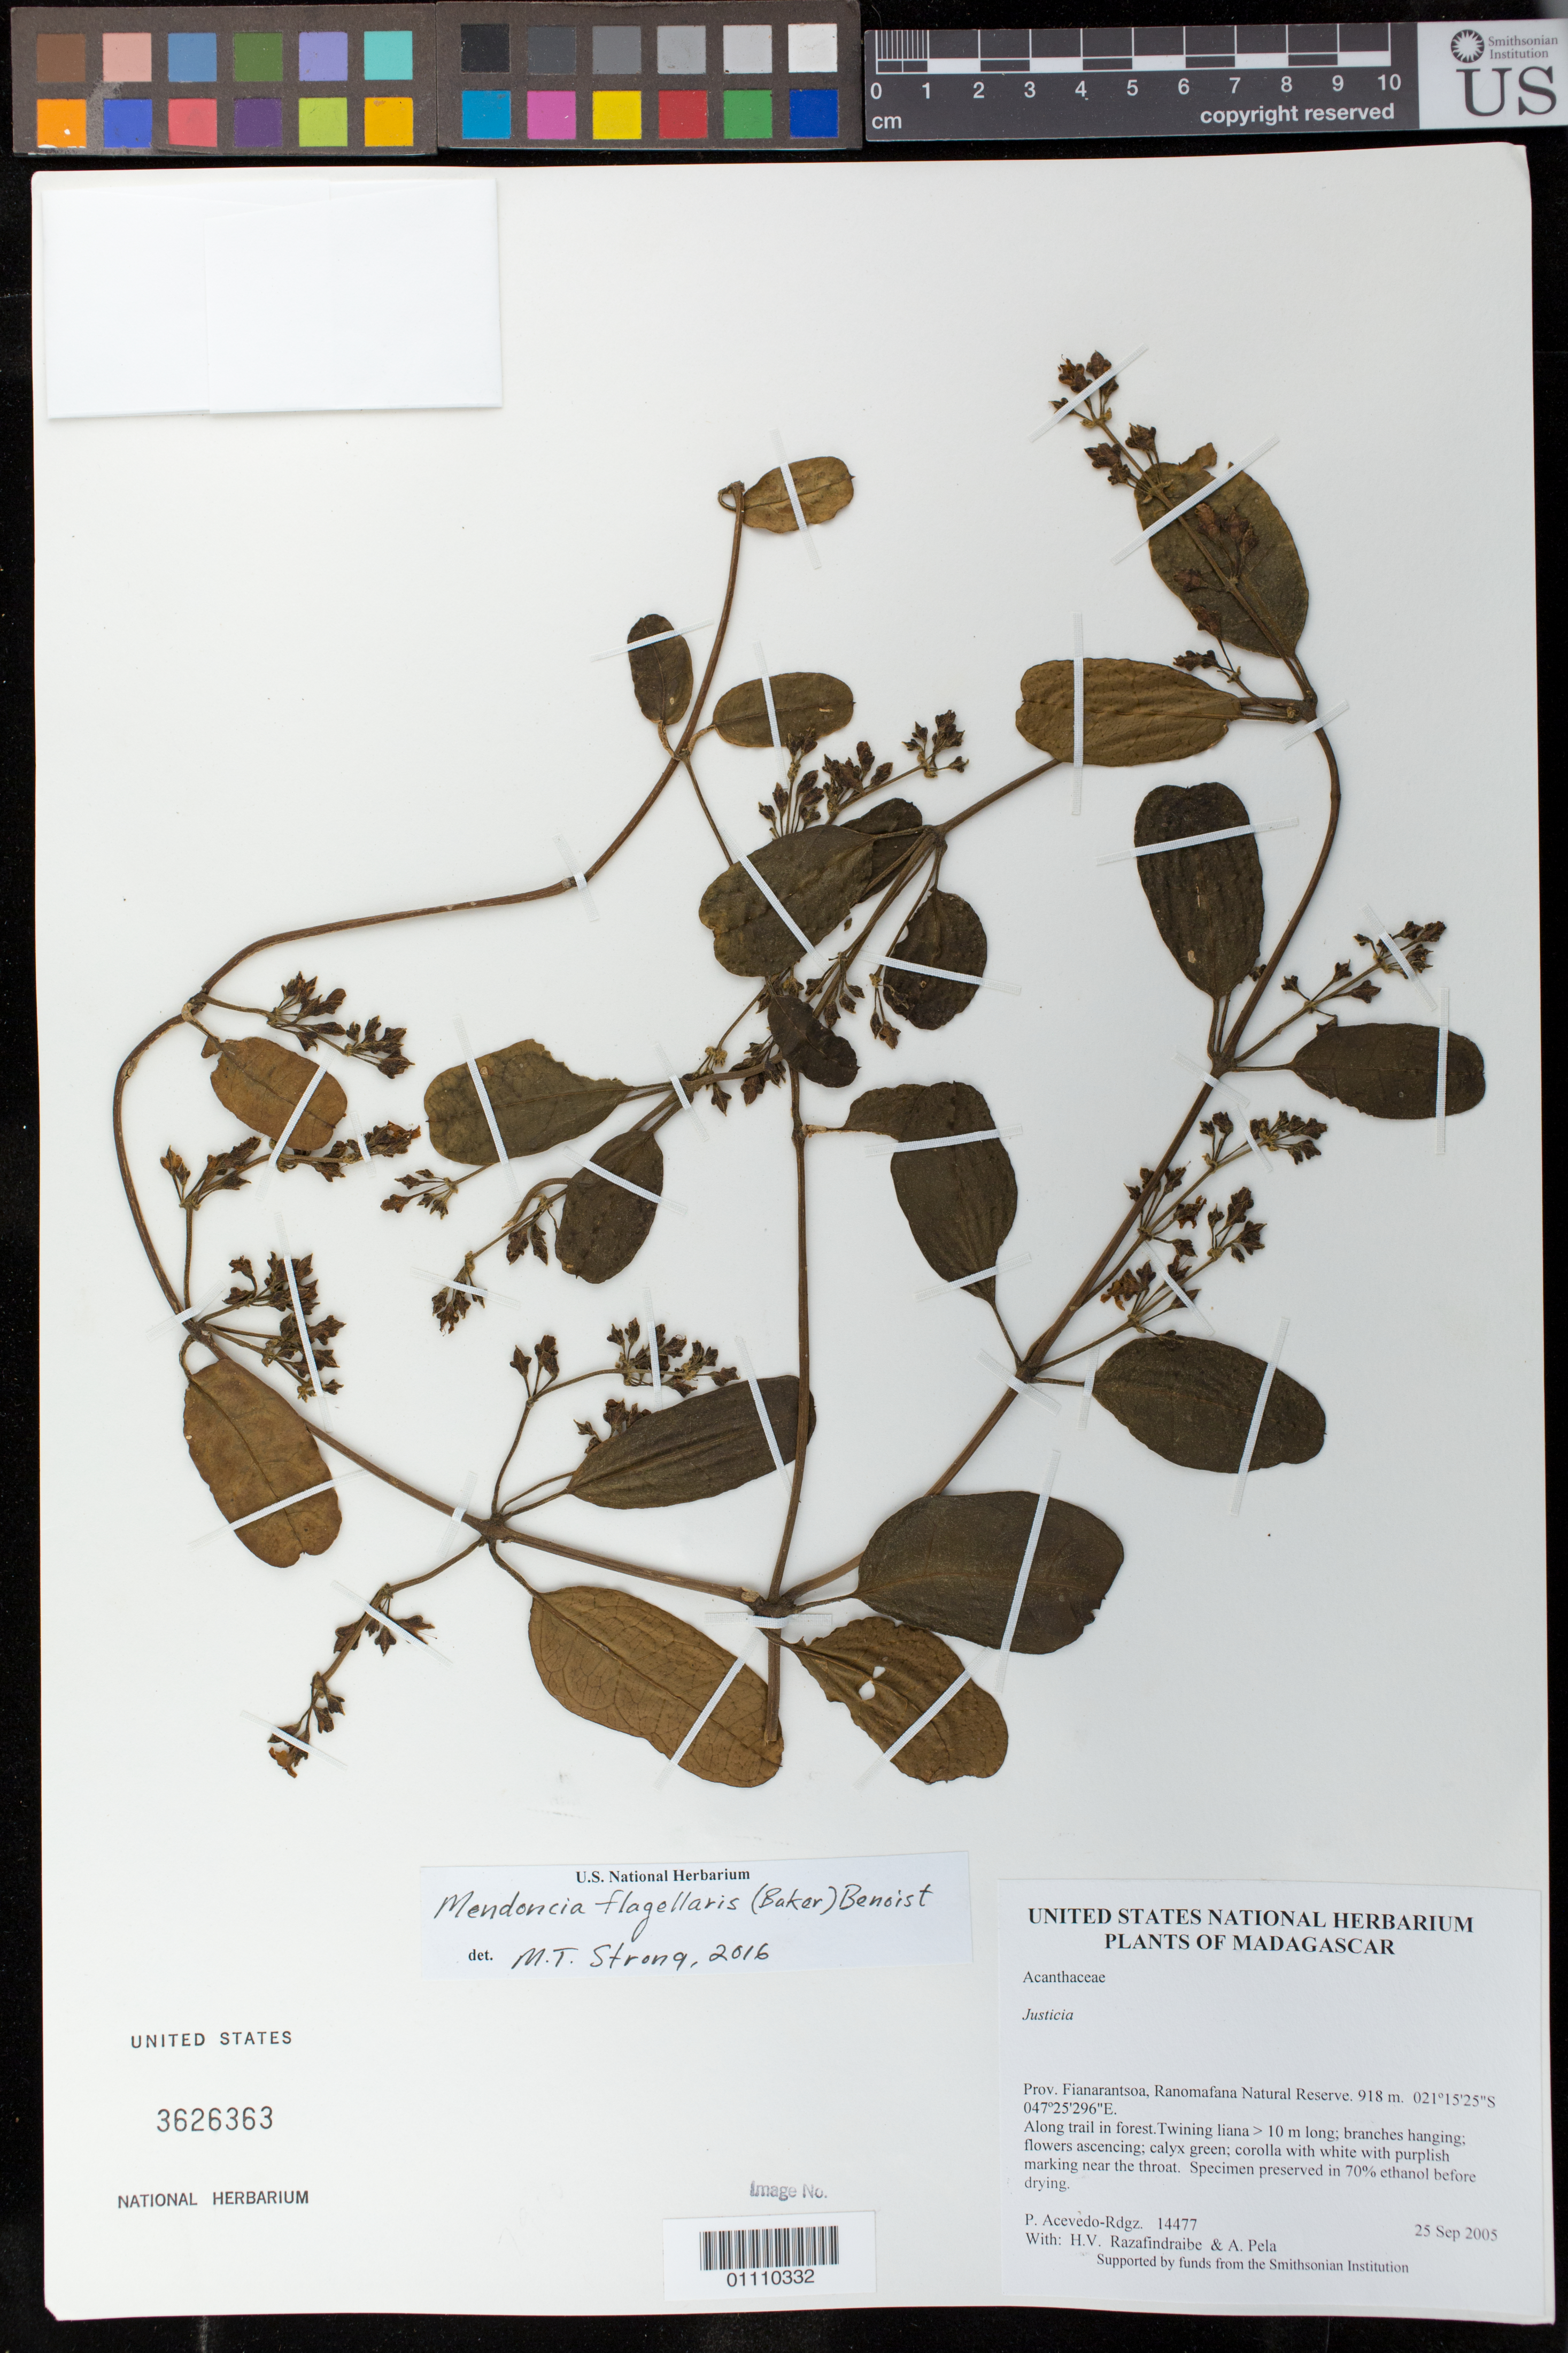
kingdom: Plantae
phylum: Tracheophyta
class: Magnoliopsida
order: Lamiales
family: Acanthaceae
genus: Mendoncia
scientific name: Mendoncia flagellaris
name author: (Baker) Benoist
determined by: Strong, M. T., (US), Smithsonian Institution - National Museum of Natural History (UNITED STATES)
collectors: P. Acevedo-Rodr., H. Razafindraibe & A. Pela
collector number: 14477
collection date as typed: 25 Sep 2005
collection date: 2005-09-25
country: Madagascar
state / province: Haute Matsiatra / Vatovavy Fitovinany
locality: Prov. Fianarantsoa, Ranomafana Natural Reserve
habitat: Along trail in forest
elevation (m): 918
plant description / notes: US, MO, K, P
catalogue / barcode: US 3626363